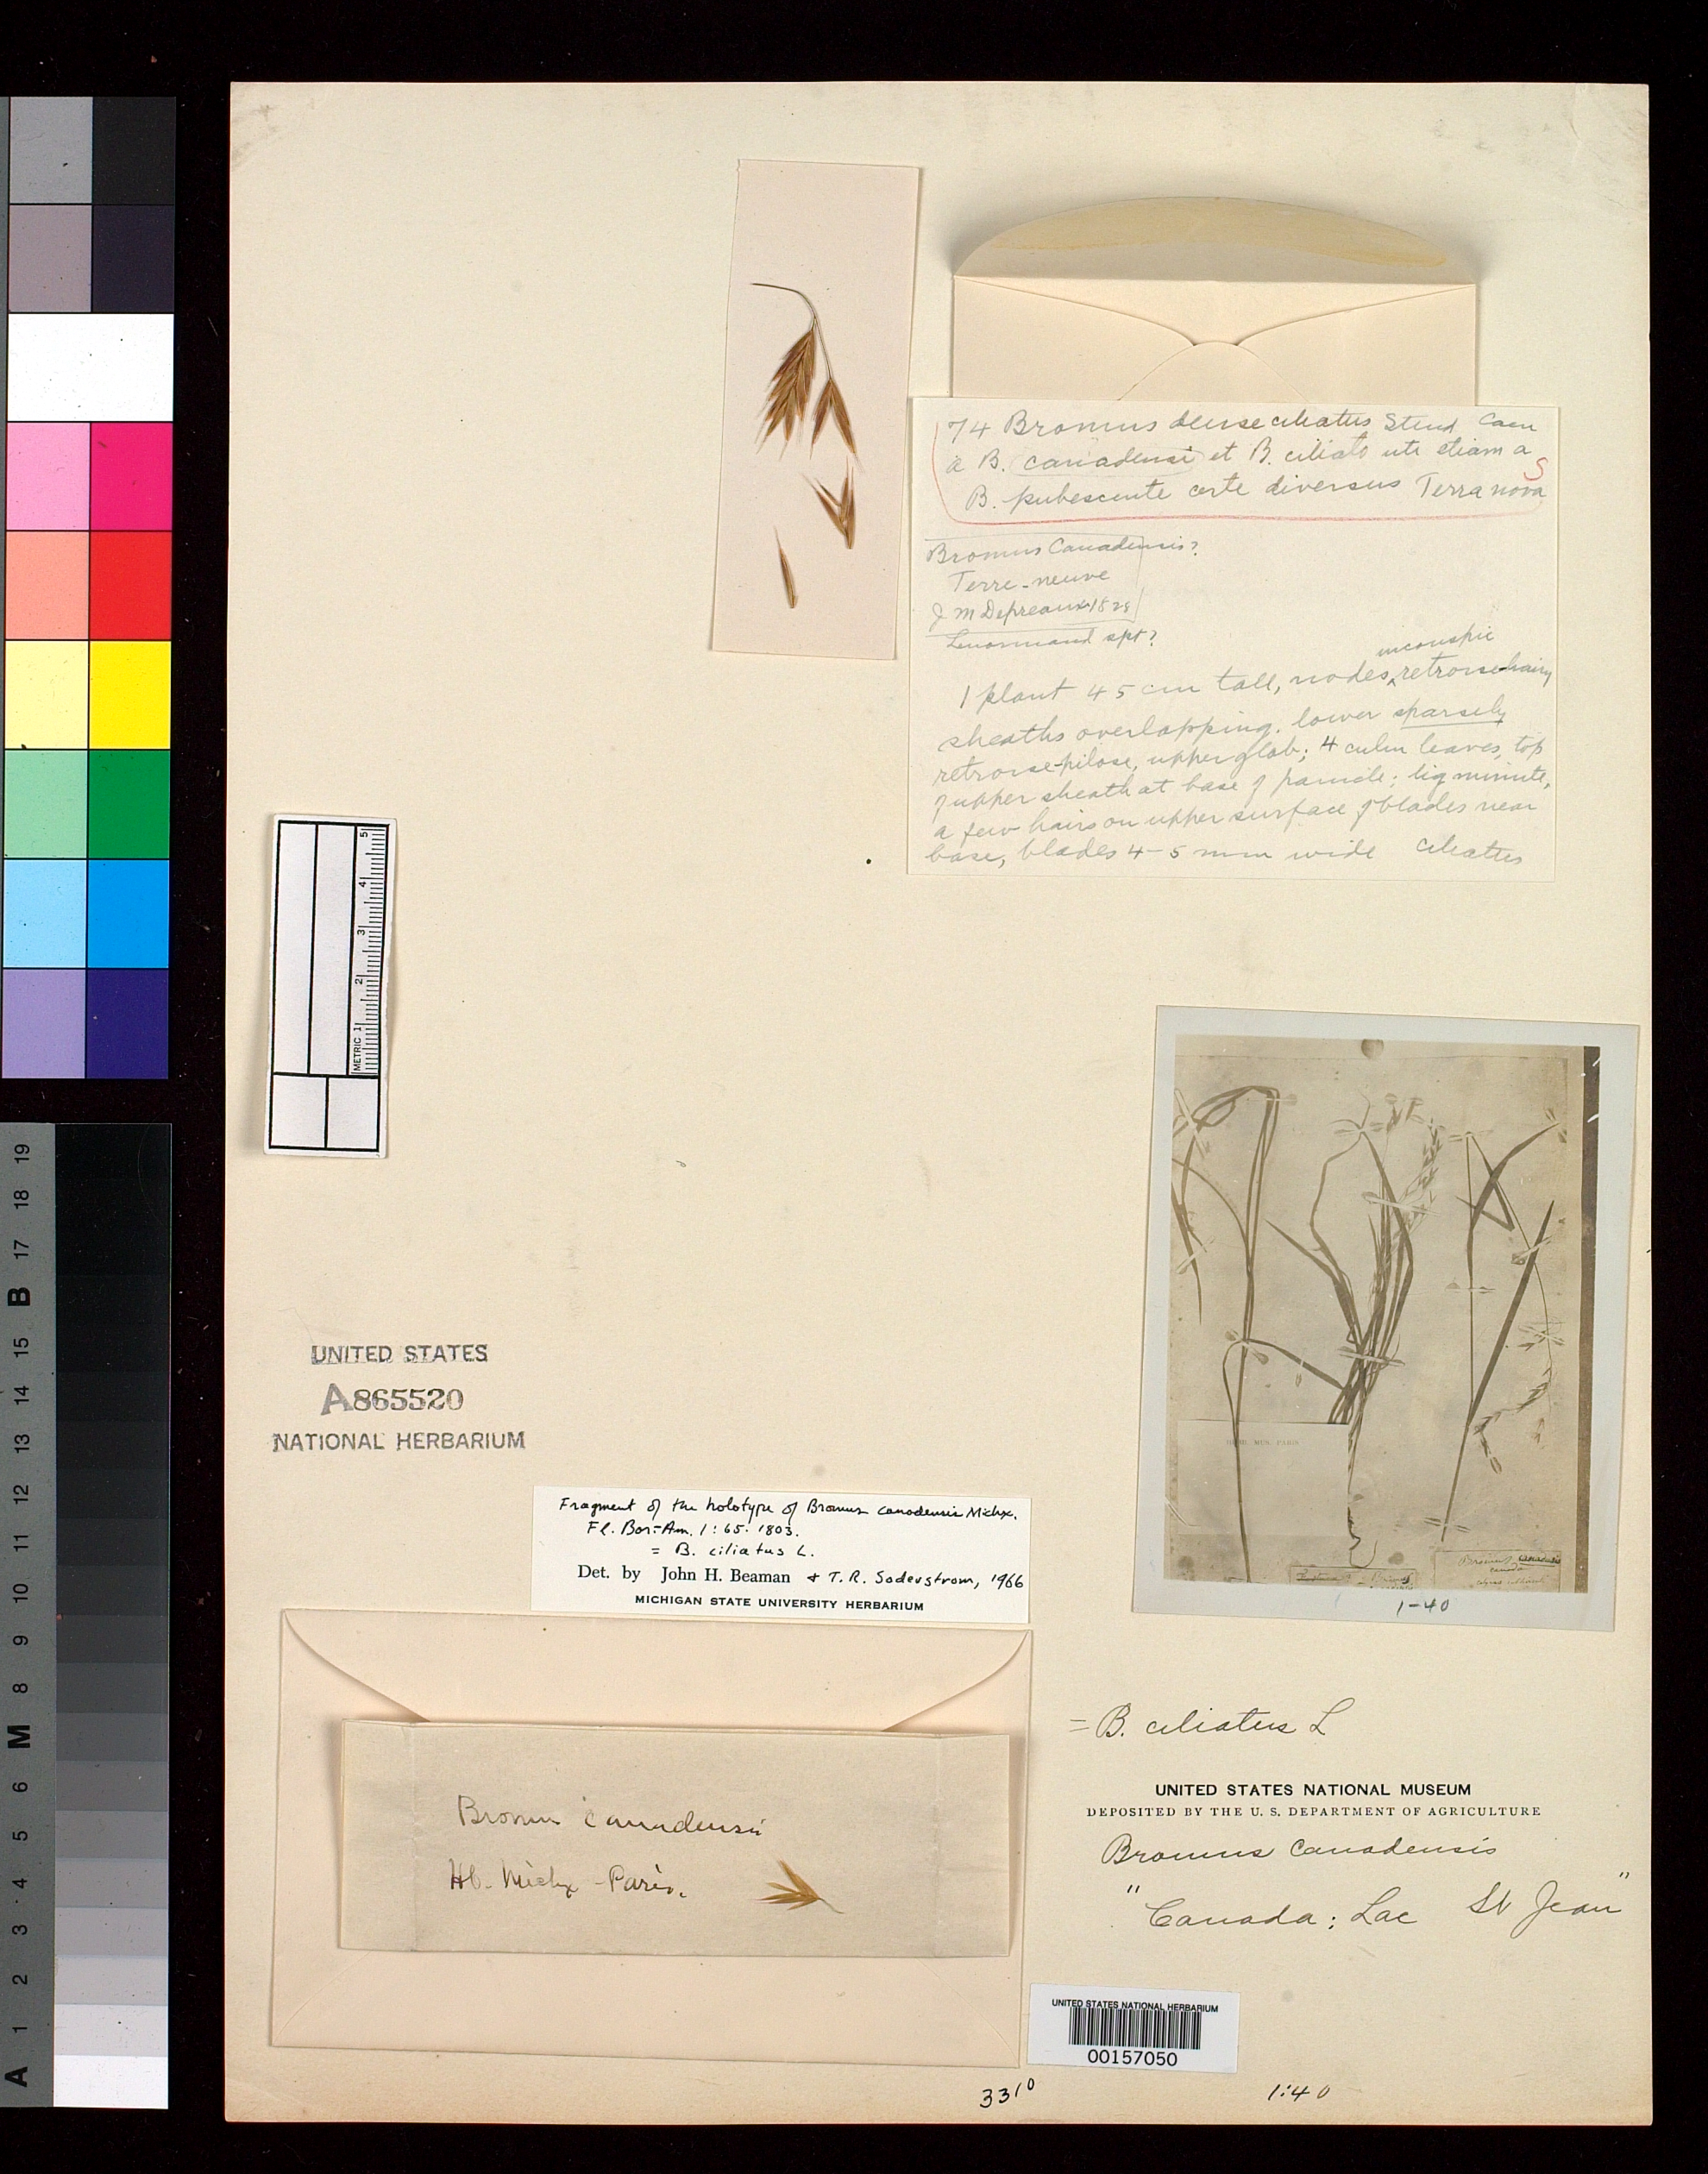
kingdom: Plantae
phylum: Tracheophyta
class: Liliopsida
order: Poales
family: Poaceae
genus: Bromus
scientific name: Bromus canadensis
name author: Michx.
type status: Type Fragment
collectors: A. Michaux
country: Canada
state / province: Quebec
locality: Lac St. Jean.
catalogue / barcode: US 865520A